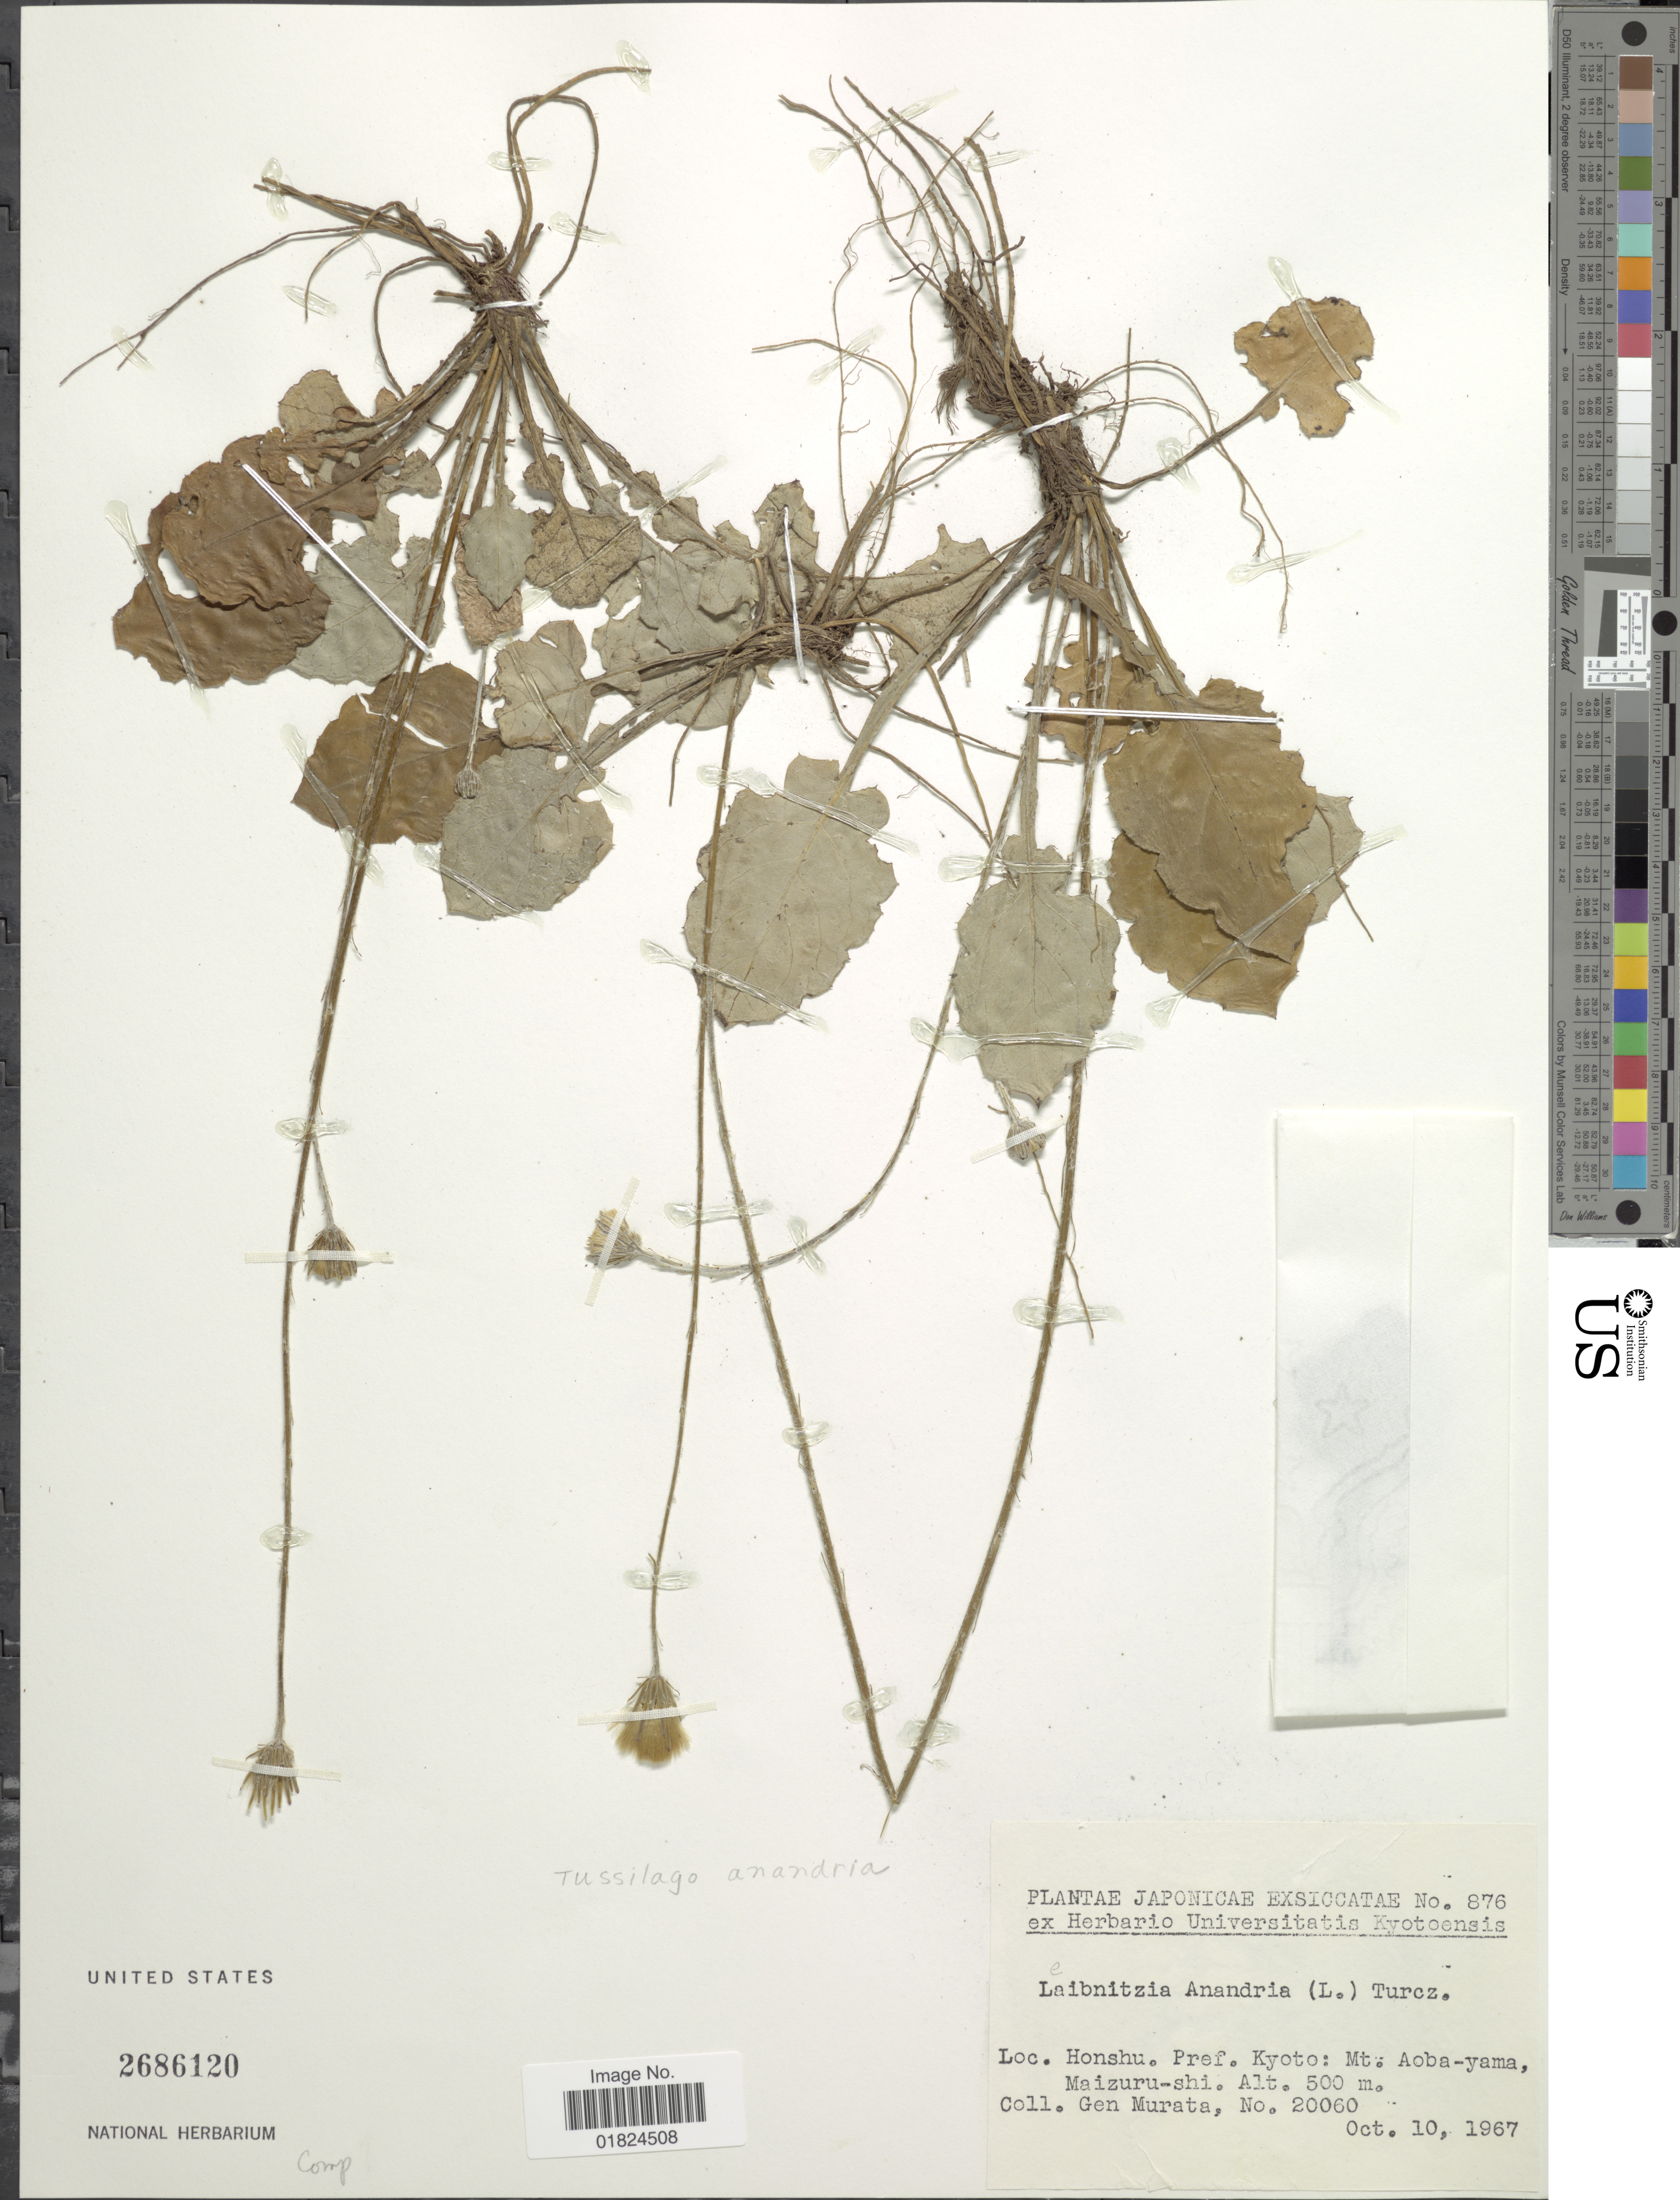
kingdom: Plantae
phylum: Tracheophyta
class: Magnoliopsida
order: Asterales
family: Asteraceae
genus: Leibnitzia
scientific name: Leibnitzia anandria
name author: (L.) Nakai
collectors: G. Murata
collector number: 20060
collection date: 1967-10-10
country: Japan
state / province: Kyoto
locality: Honshu, Pref. Kyoto: Mt. Aoba-yama, Maizuru-shi.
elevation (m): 500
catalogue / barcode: US 2686120